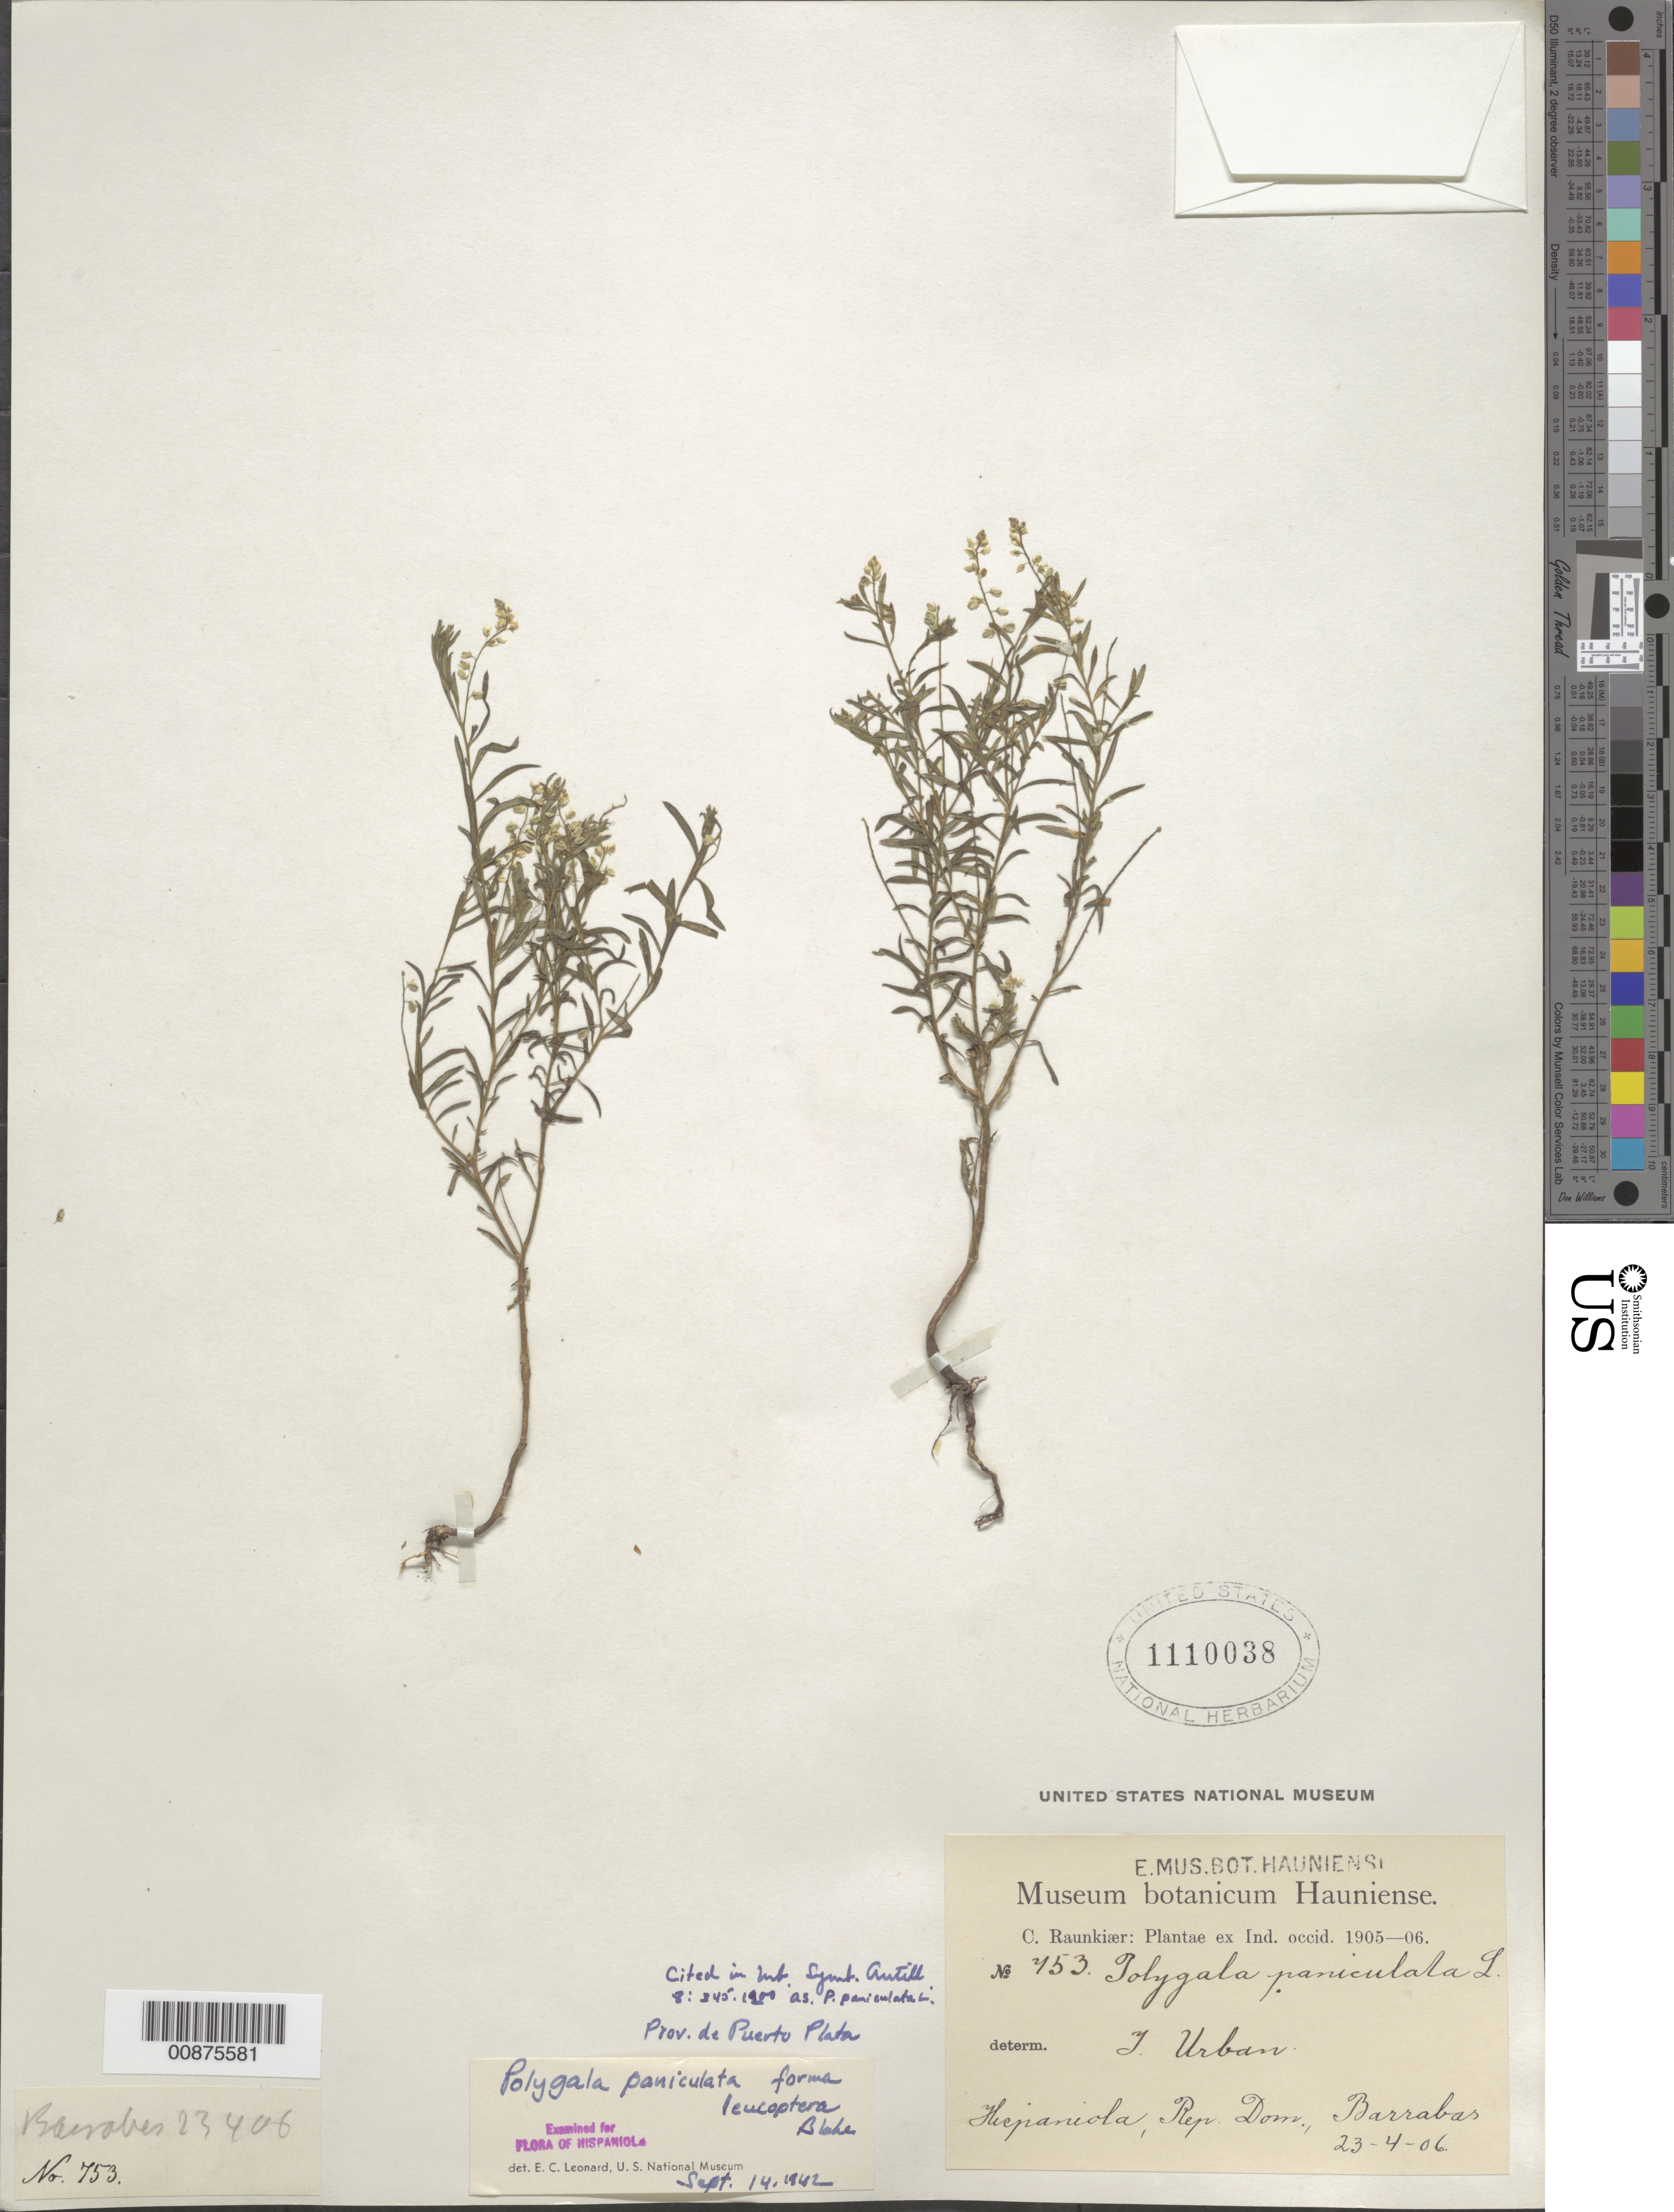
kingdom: Plantae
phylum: Tracheophyta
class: Magnoliopsida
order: Fabales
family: Polygalaceae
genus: Polygala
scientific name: Polygala paniculata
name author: L.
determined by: Leonard, Emery C., (US)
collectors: C. C. Raunkiaer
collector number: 753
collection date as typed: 23 Apr 1906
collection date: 1906-04-23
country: Dominican Republic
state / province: Puerto Plata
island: Hispaniola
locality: Barrabas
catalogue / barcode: US 1110038